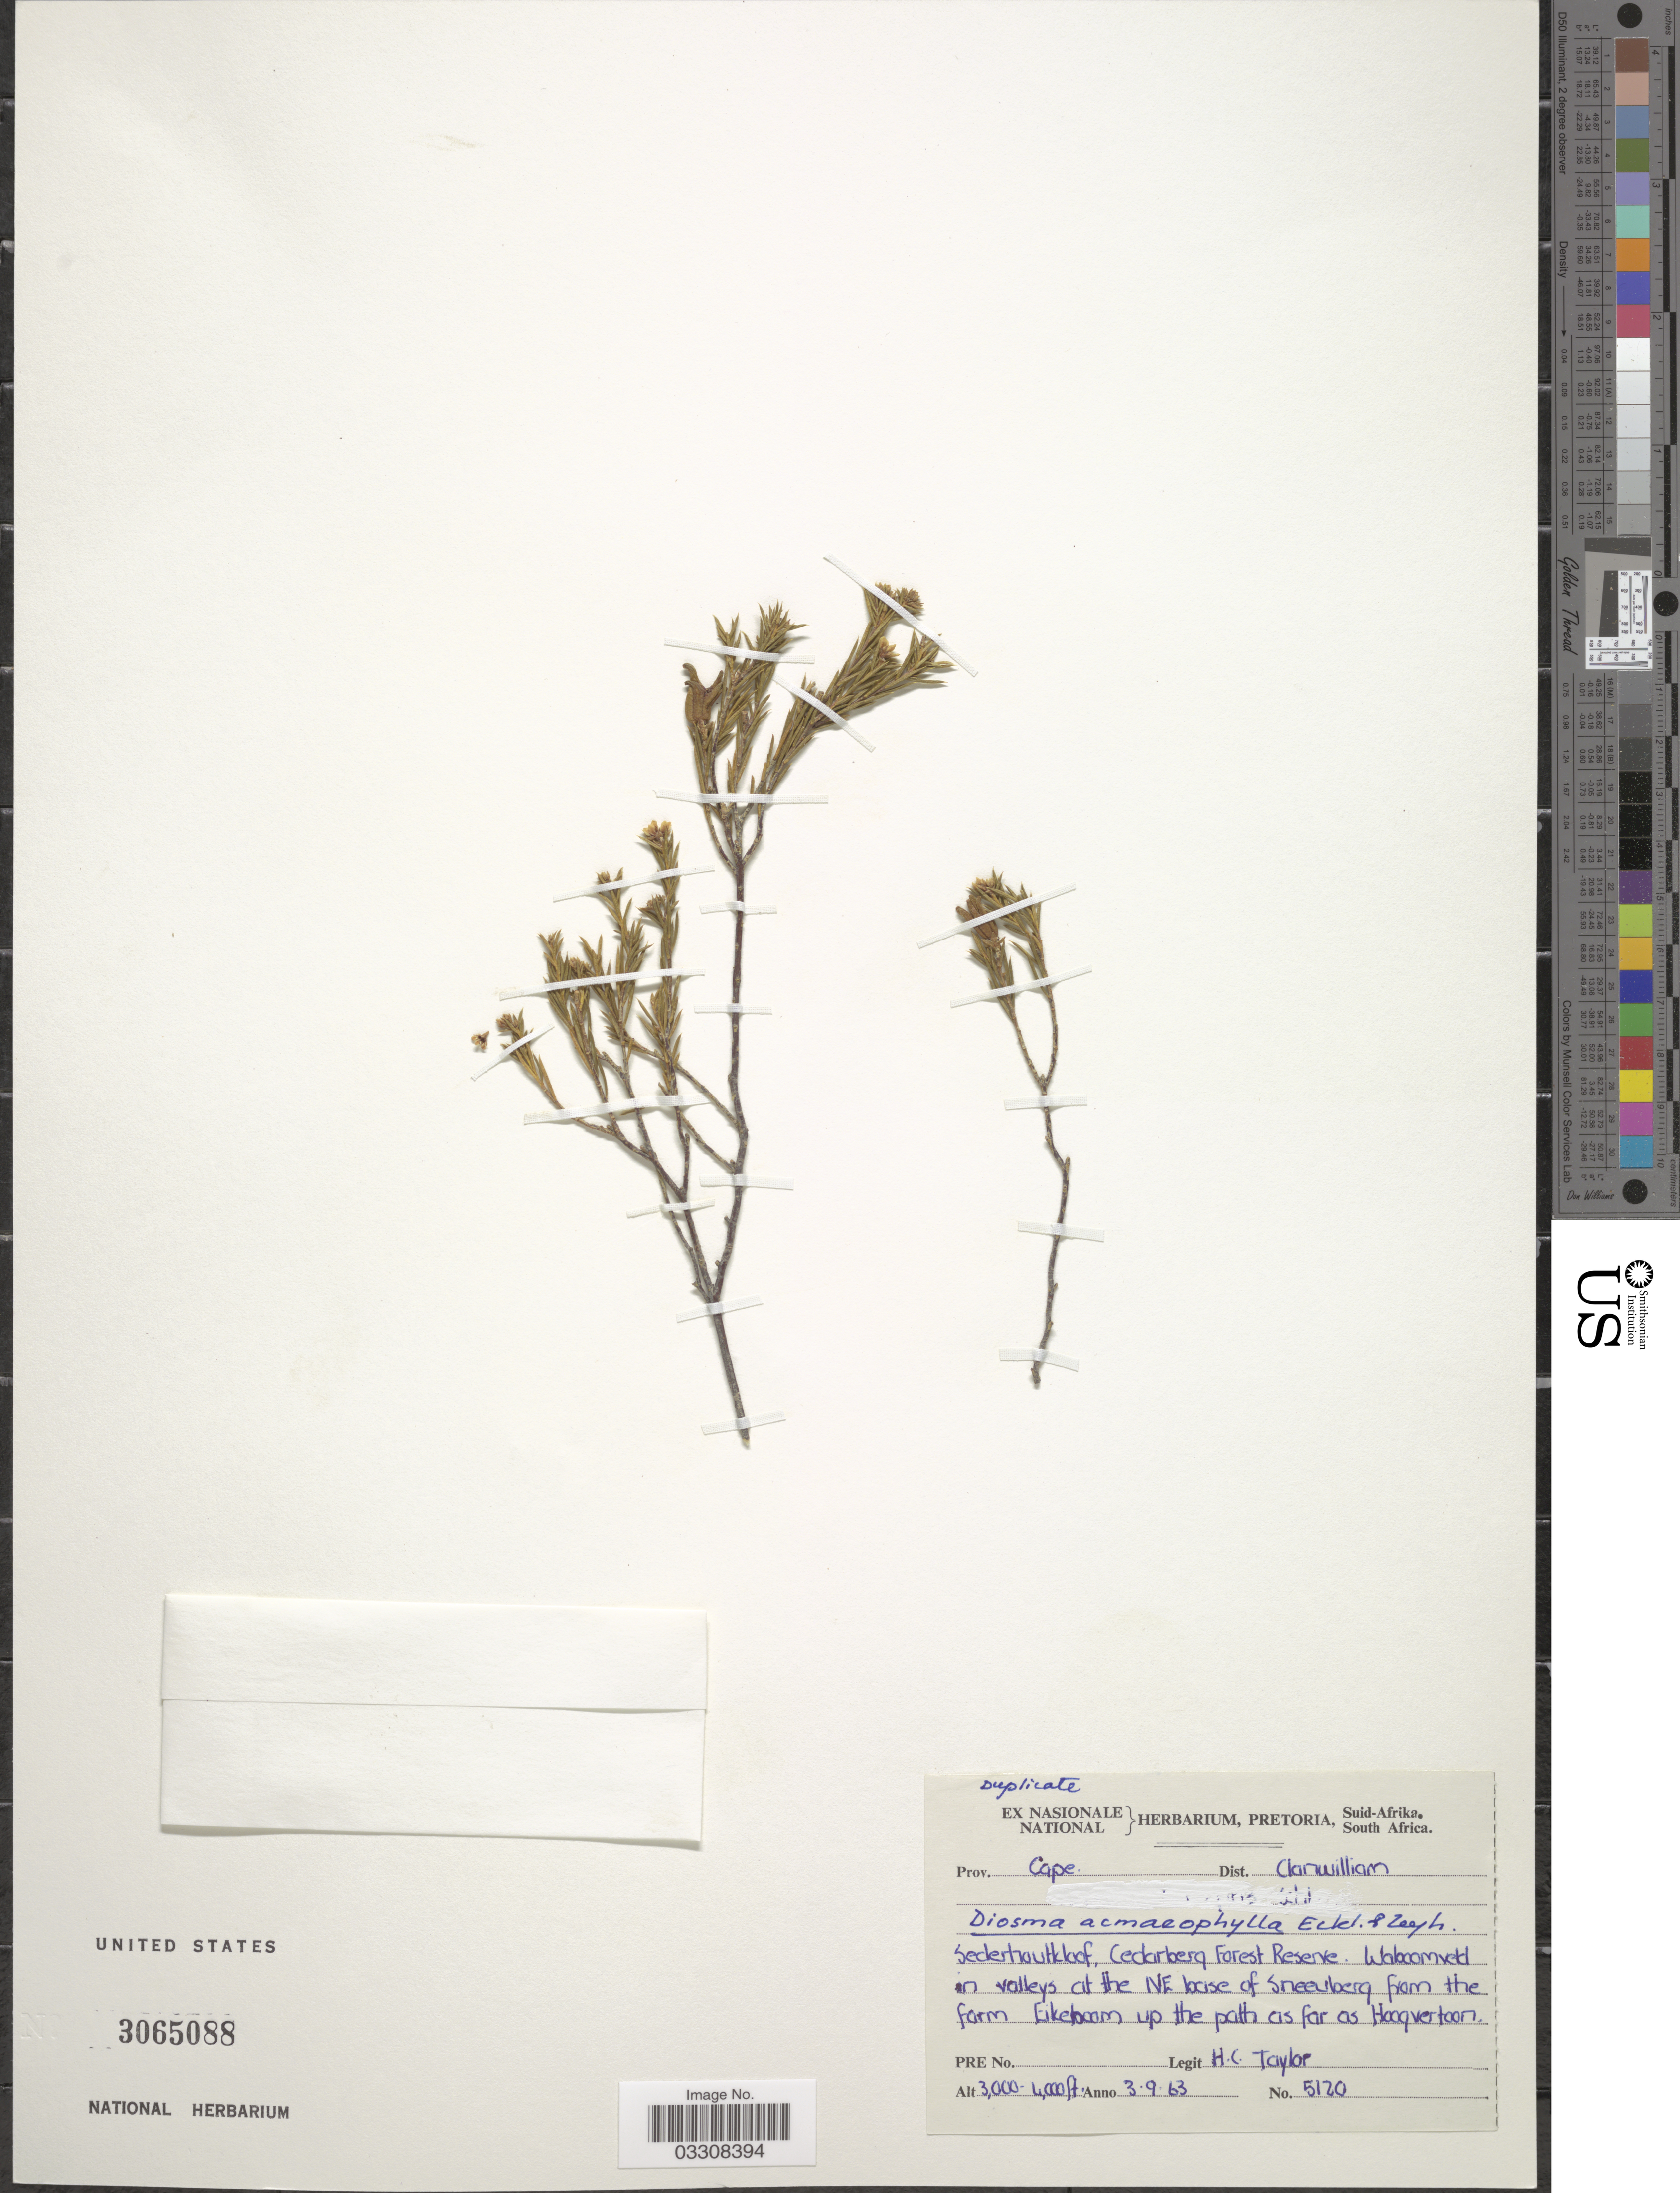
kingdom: Plantae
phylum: Tracheophyta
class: Magnoliopsida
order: Sapindales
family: Rutaceae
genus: Diosma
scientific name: Diosma acmaephylla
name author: Eckl. & Zeyh.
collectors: H. Taylor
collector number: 5120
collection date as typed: Transcribed d/m/y: 3/9/63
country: South Africa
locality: Prov. Cape. Dist. Clanwilliam. Sedertoutkloof, Cedarberg Forest Reserve. Waboomveld in valleys at the NE base of Sneeuberg from the farm Eikeboom up the path as far as Hoogvertoon.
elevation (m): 914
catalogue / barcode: US 3065088